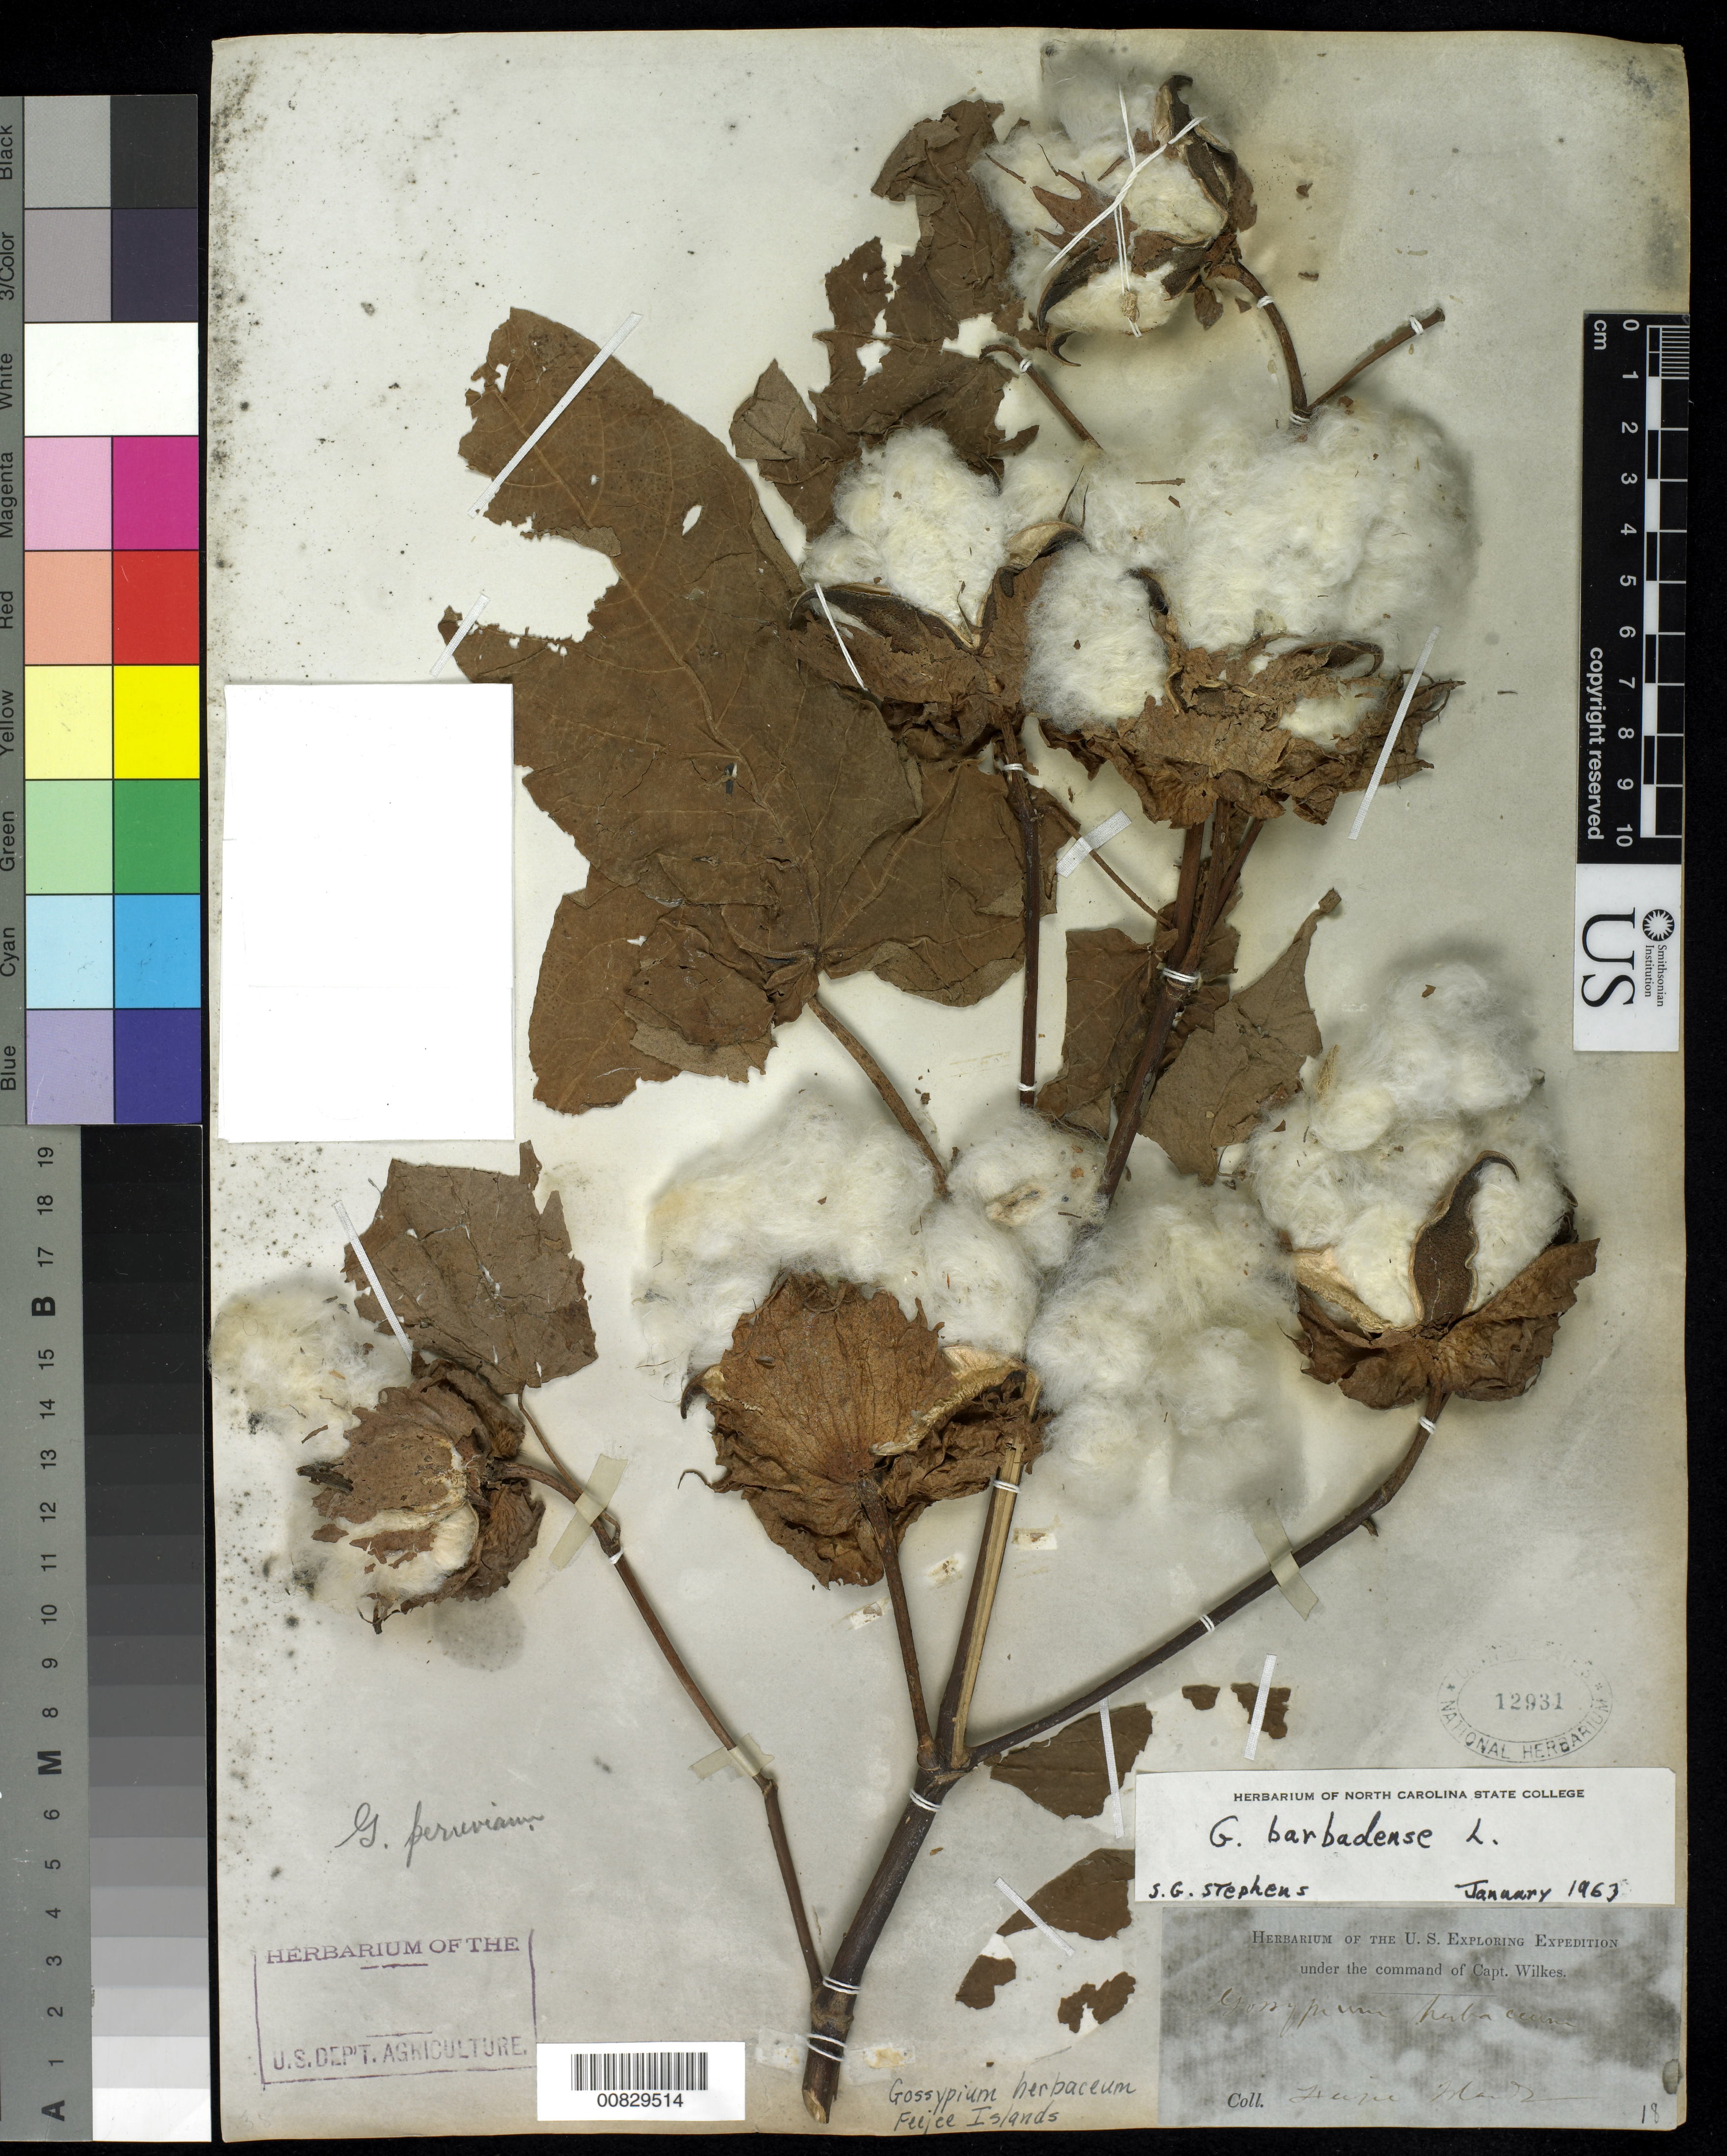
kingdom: Plantae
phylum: Tracheophyta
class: Magnoliopsida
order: Malvales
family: Malvaceae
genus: Gossypium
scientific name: Gossypium barbadense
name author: L.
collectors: Wilkes Explor. Exped.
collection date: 1838/1842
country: Fiji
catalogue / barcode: US 12931